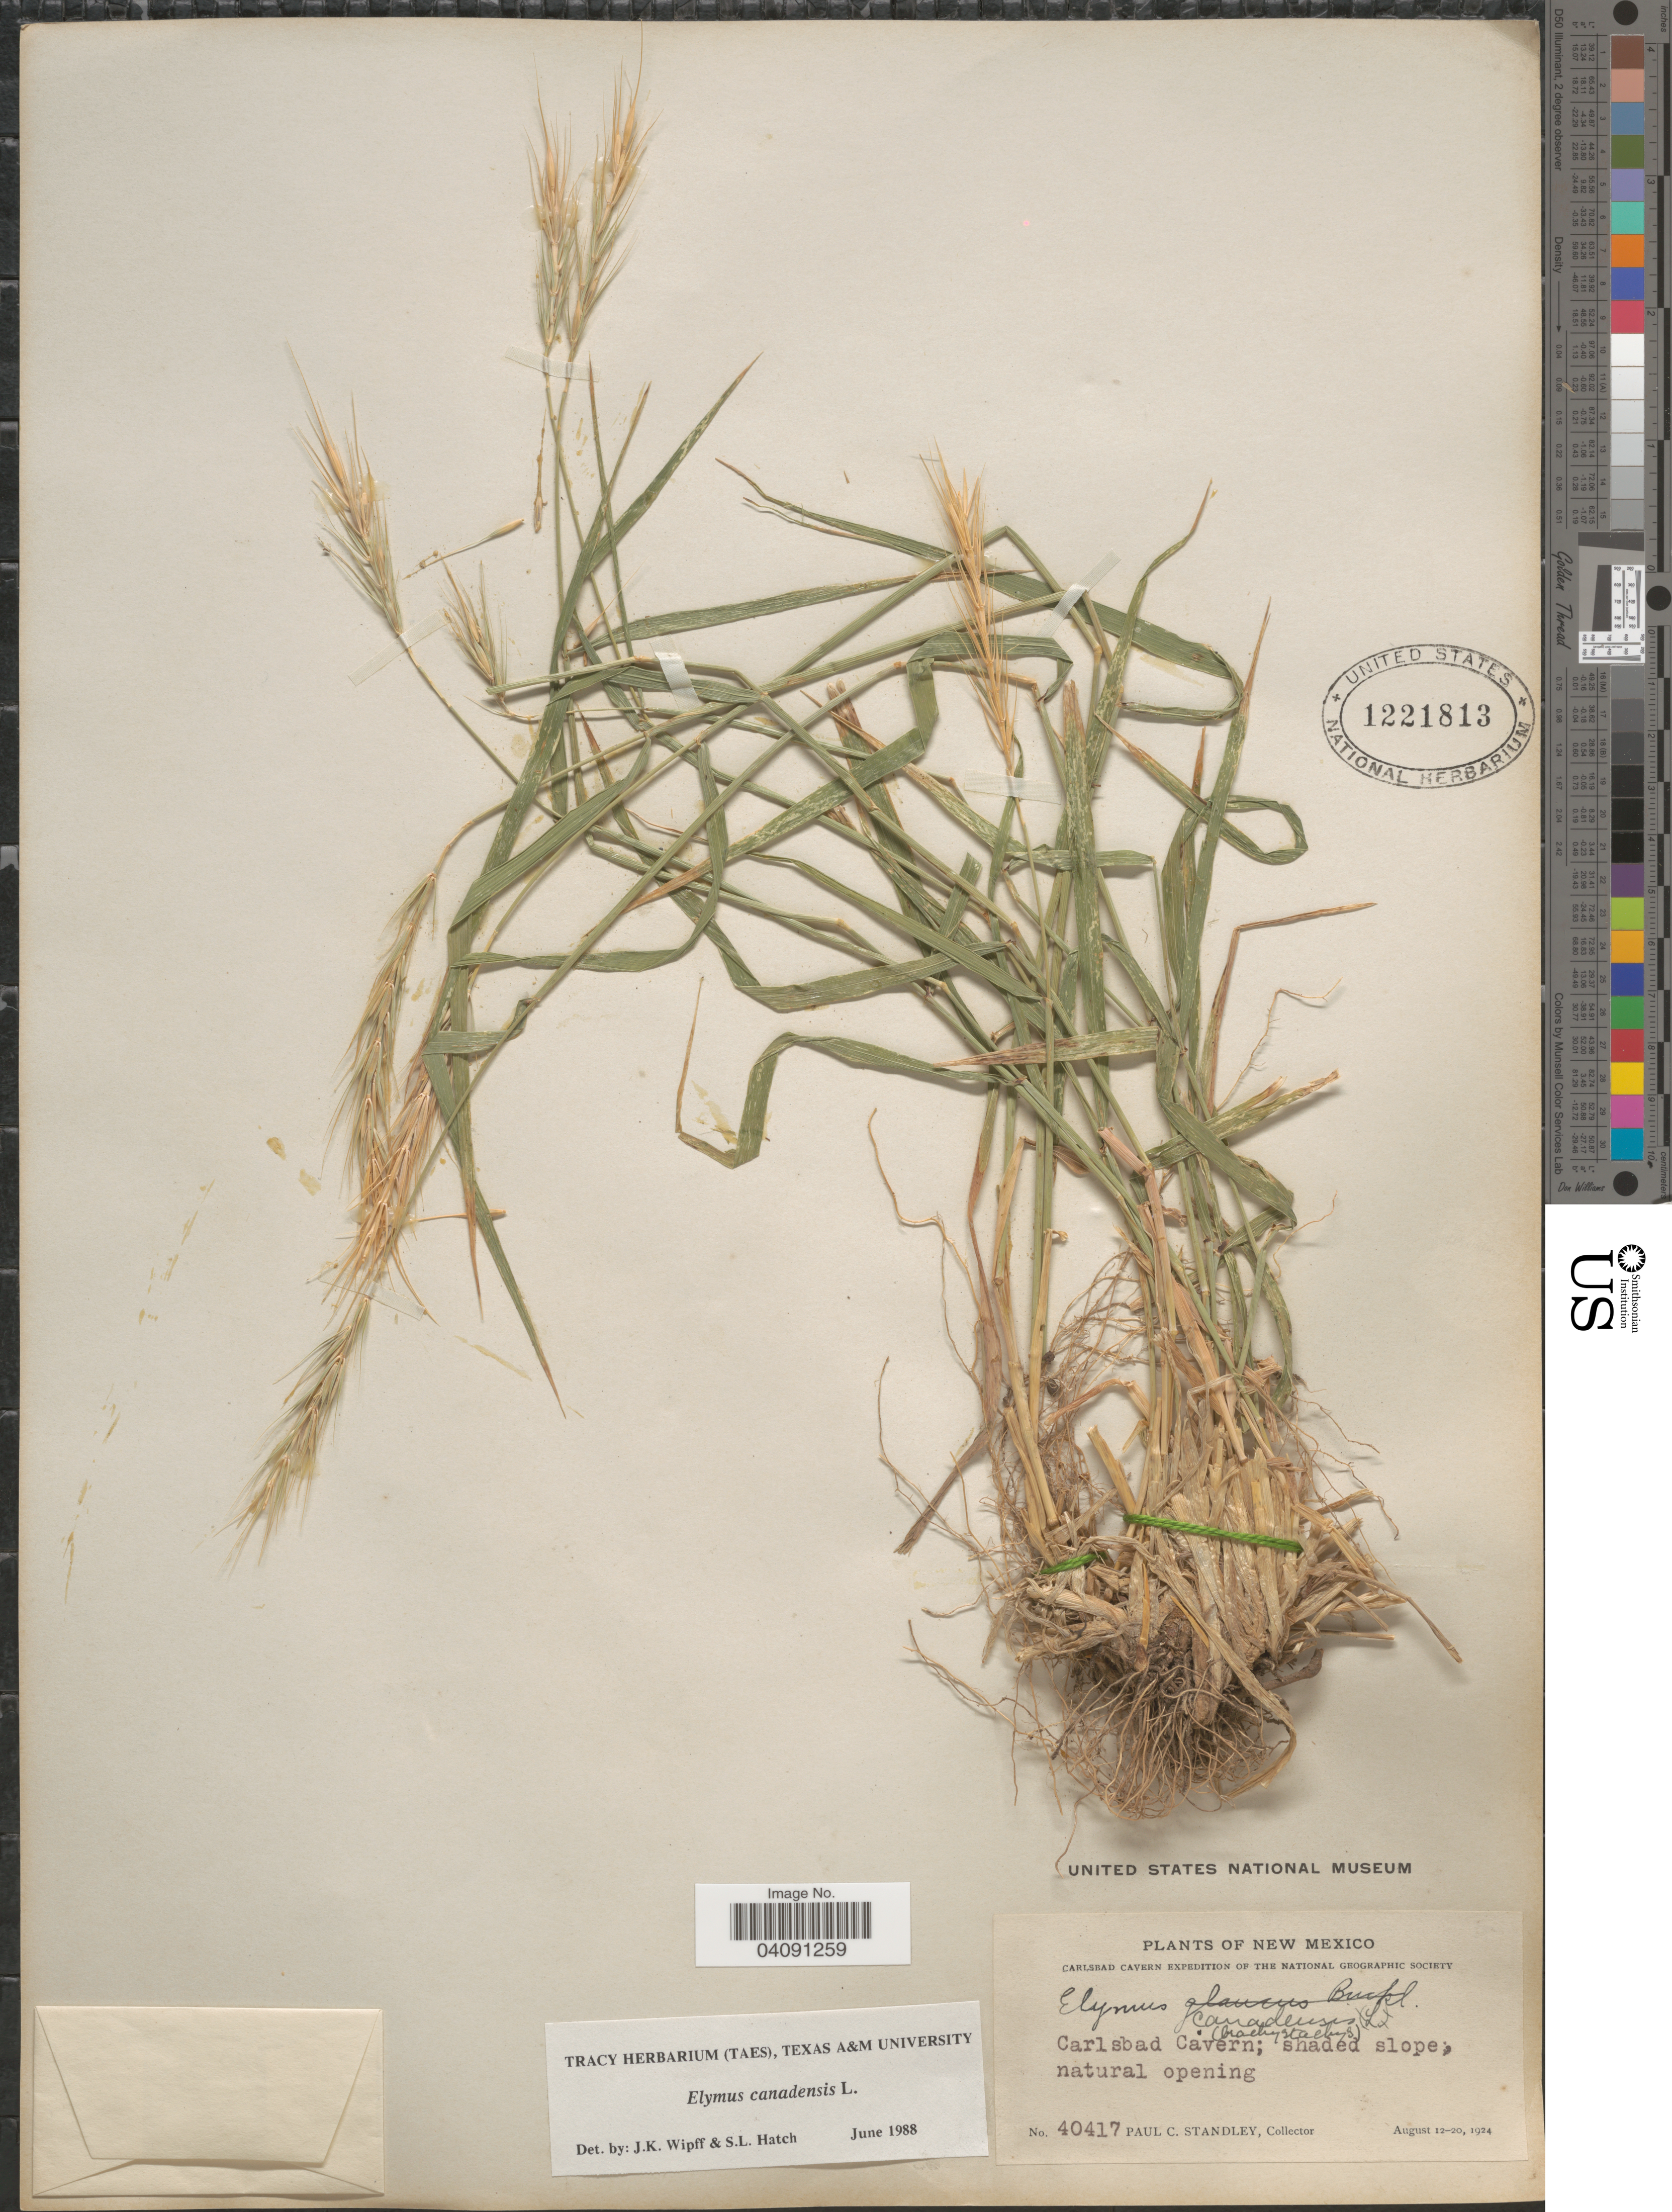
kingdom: Plantae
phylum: Tracheophyta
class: Liliopsida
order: Poales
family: Poaceae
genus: Elymus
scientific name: Elymus canadensis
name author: L.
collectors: P. C. Standley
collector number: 40417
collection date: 1924-08-12/1924-08-20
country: United States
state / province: New Mexico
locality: Carlsbad Cavern Expedition of the National Geographic Society. Carlsbad Cavern.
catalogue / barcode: US 1221813